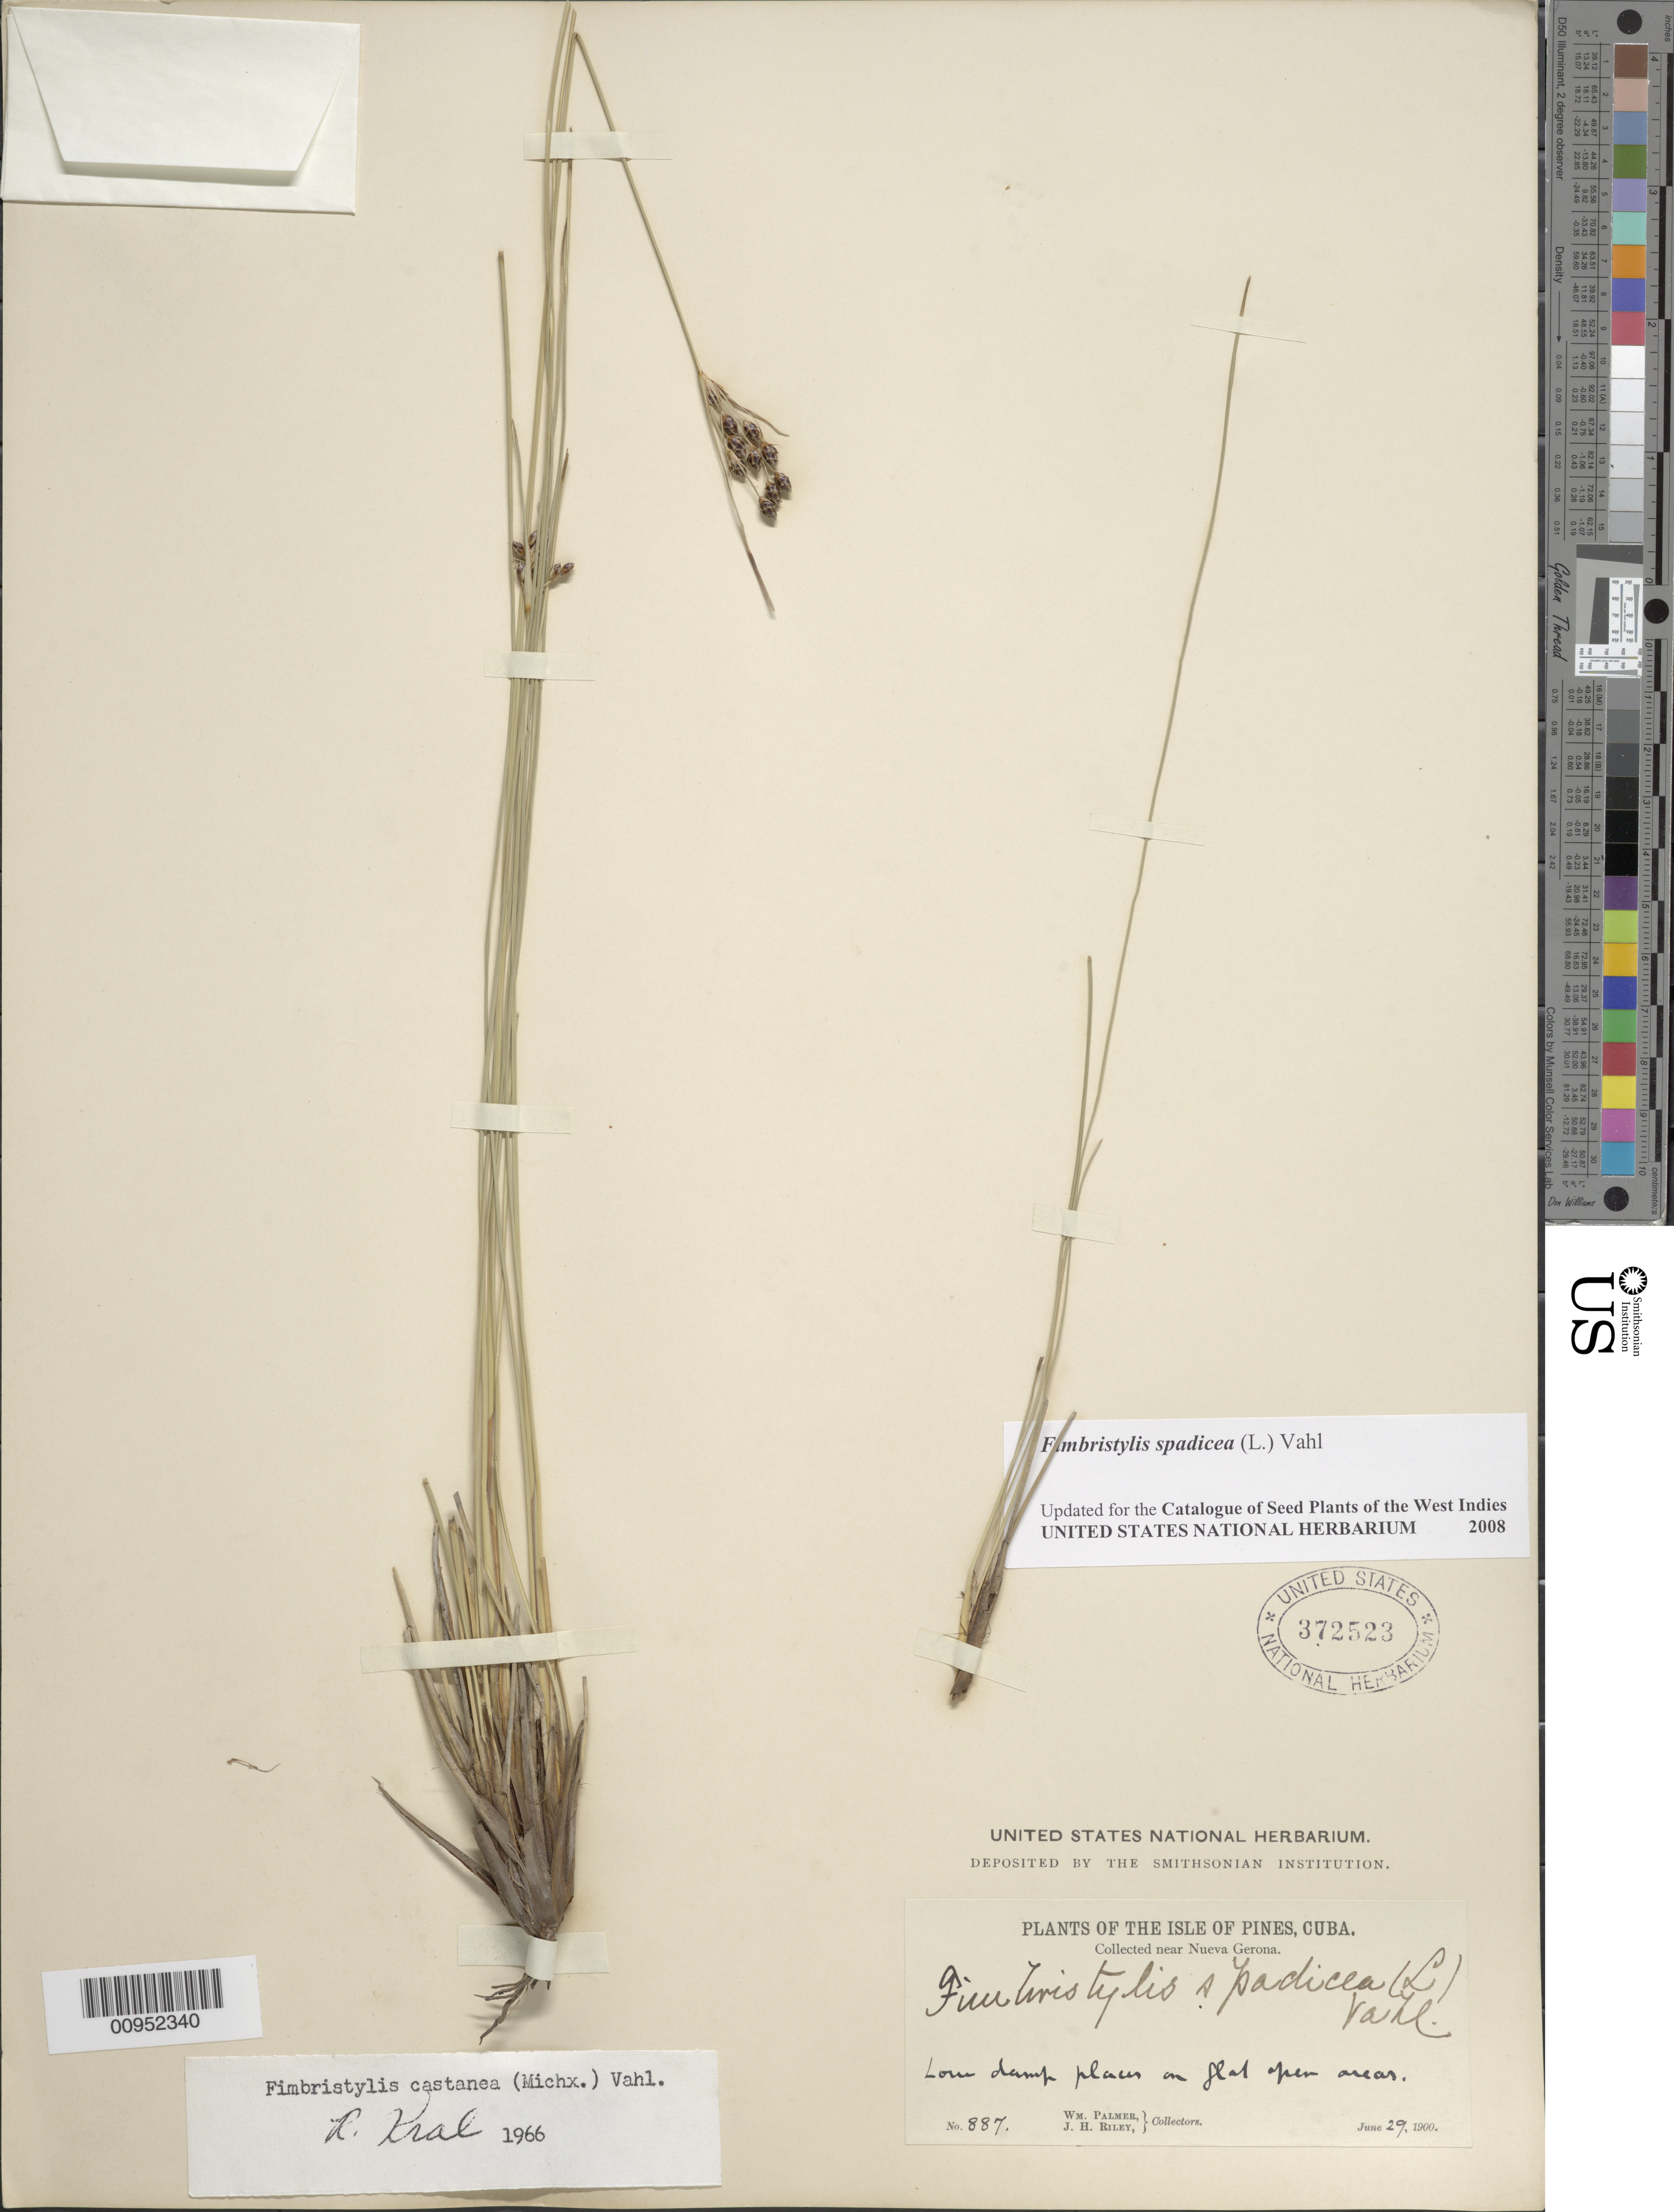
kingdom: Plantae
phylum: Tracheophyta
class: Liliopsida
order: Poales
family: Cyperaceae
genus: Fimbristylis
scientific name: Fimbristylis spadicea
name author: (L.) Vahl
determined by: Strong, M. T., (US), Smithsonian Institution - National Museum of Natural History (UNITED STATES)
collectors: W. Palmer & J. H. Riley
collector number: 887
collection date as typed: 29 Jun 1900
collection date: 1900-06-29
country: Cuba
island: Isla de la Juventud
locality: Isle of Pines, Near Nueva Gerona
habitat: Low damp places on flat open areas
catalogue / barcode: US 372523